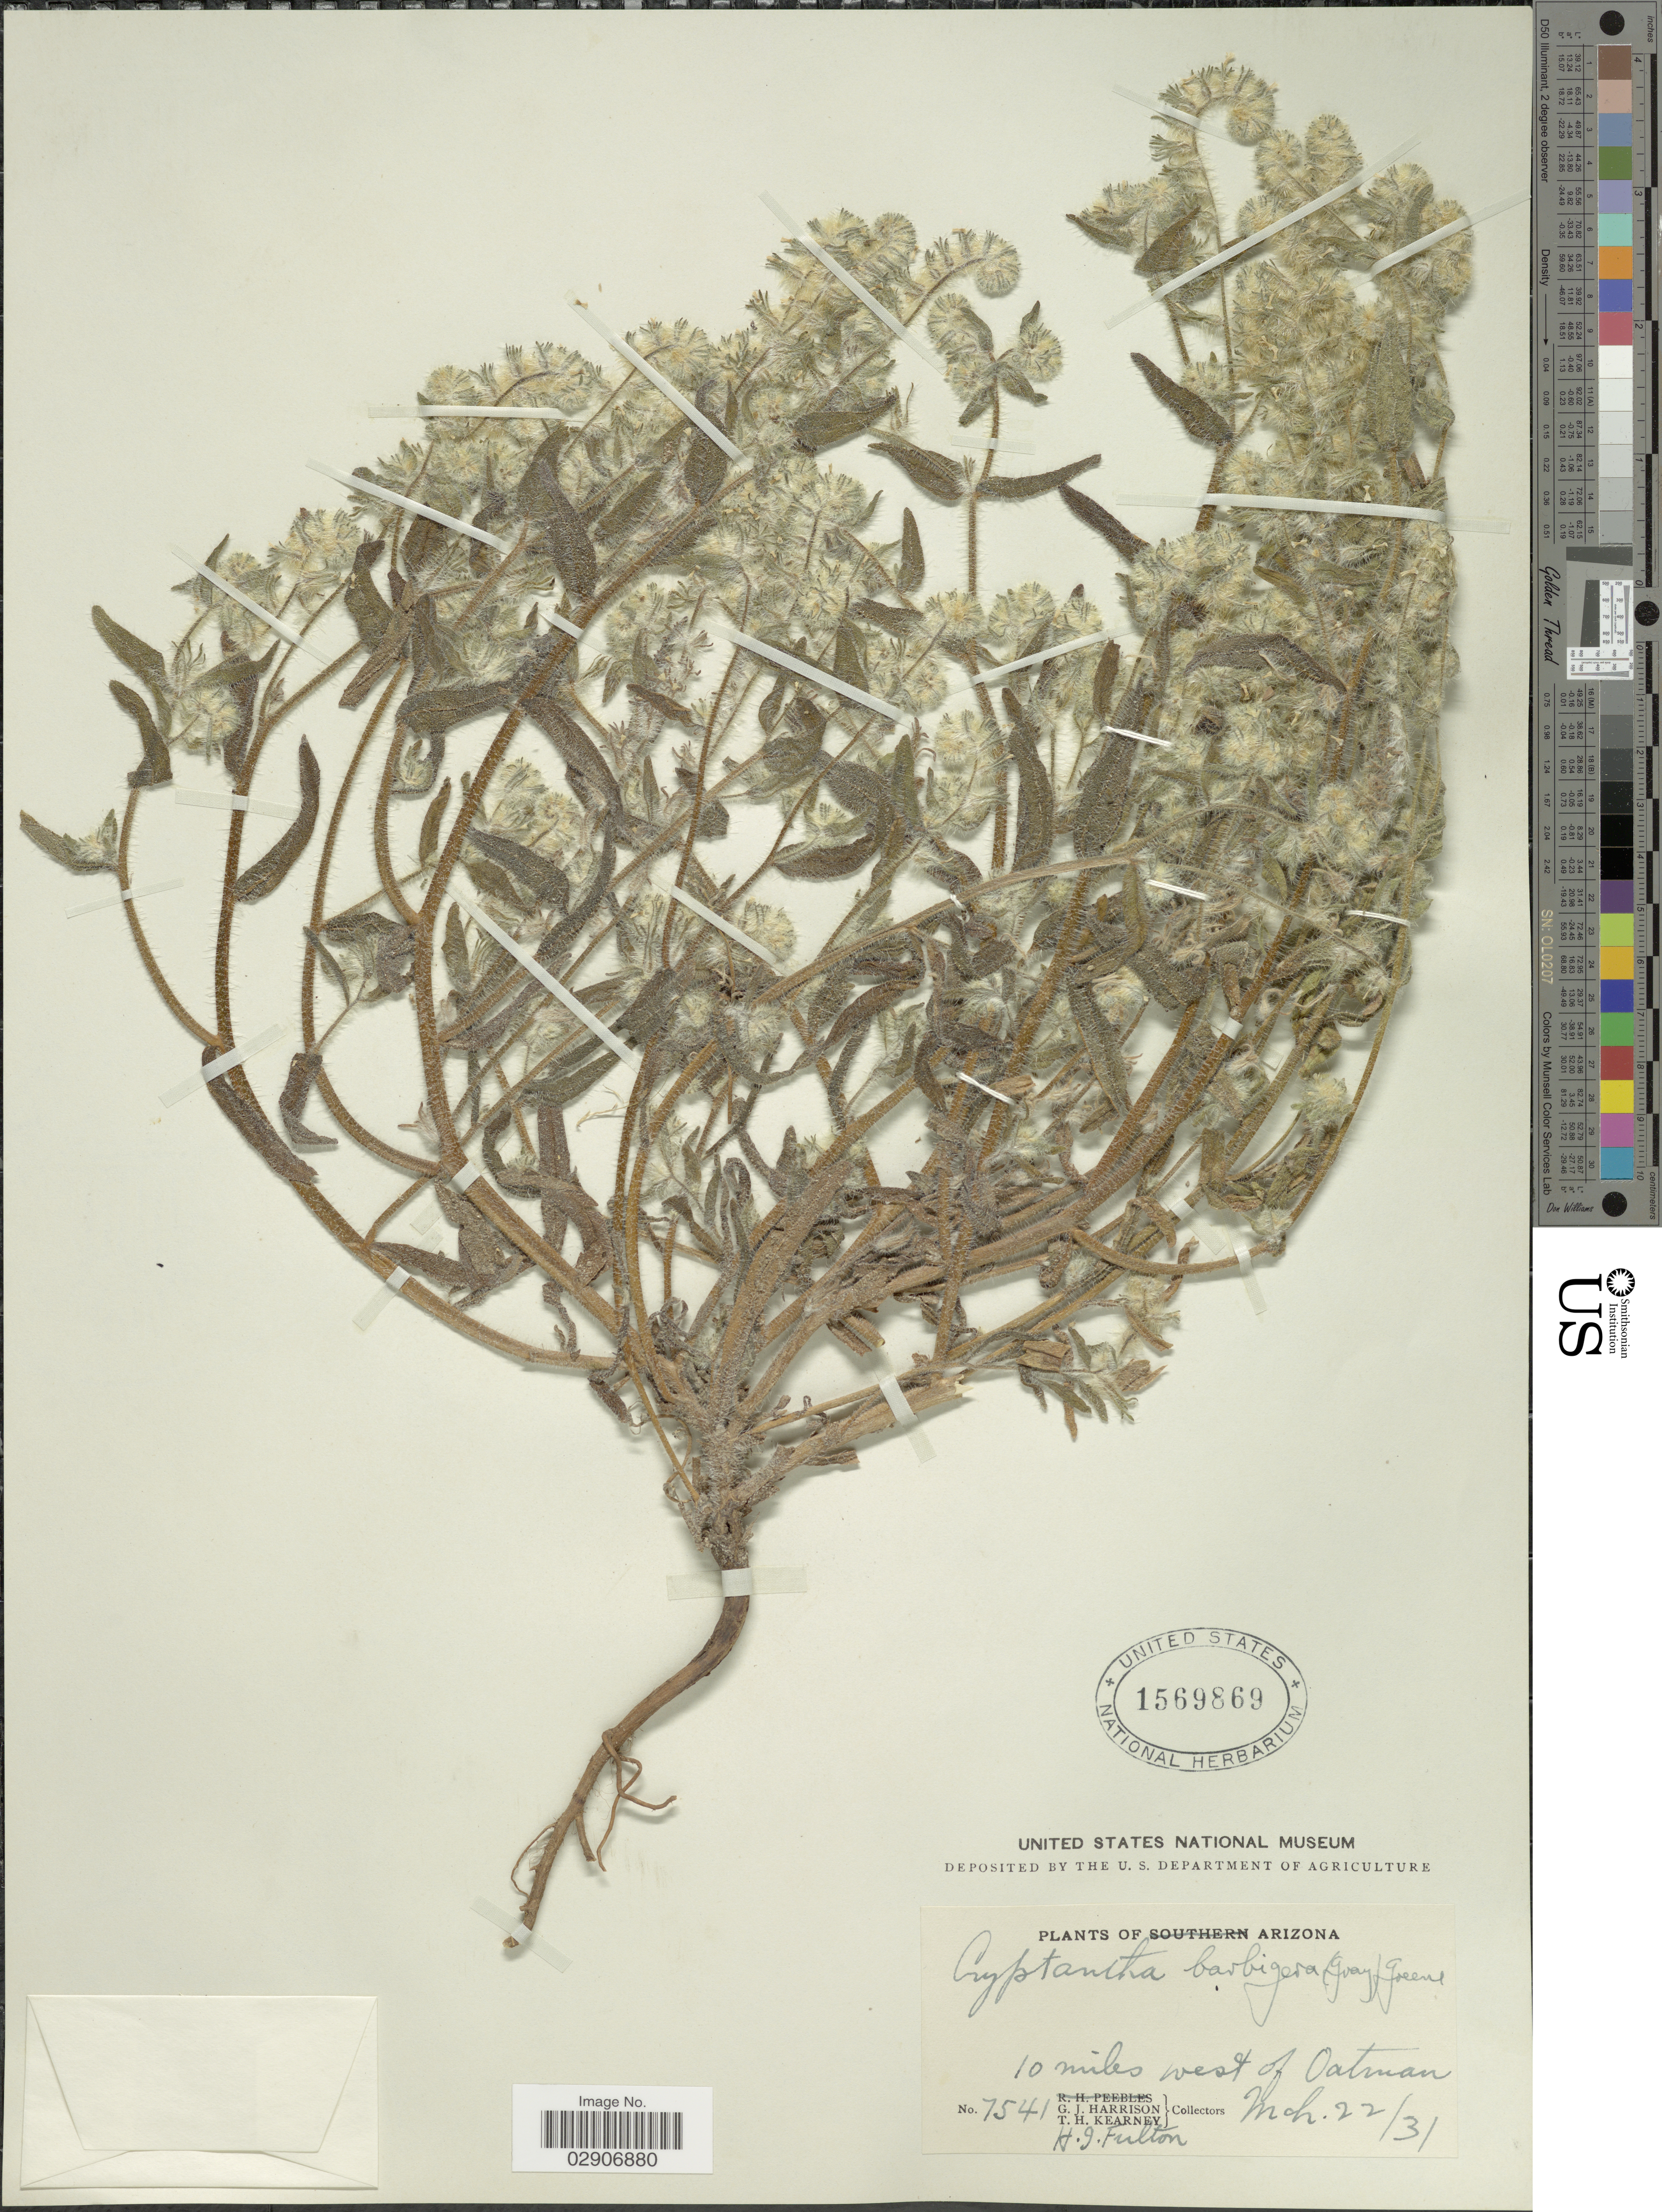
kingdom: Plantae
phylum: Tracheophyta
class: Magnoliopsida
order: Boraginales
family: Boraginaceae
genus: Cryptantha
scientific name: Cryptantha barbigera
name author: (A. Gray) Greene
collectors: G. J. Harrison, T. H. Kearney & H. Fulton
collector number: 7541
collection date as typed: Transcribed d/m/y: 22/3/31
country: United States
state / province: Arizona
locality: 10 miles west of Oatman.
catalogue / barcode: US 1569869